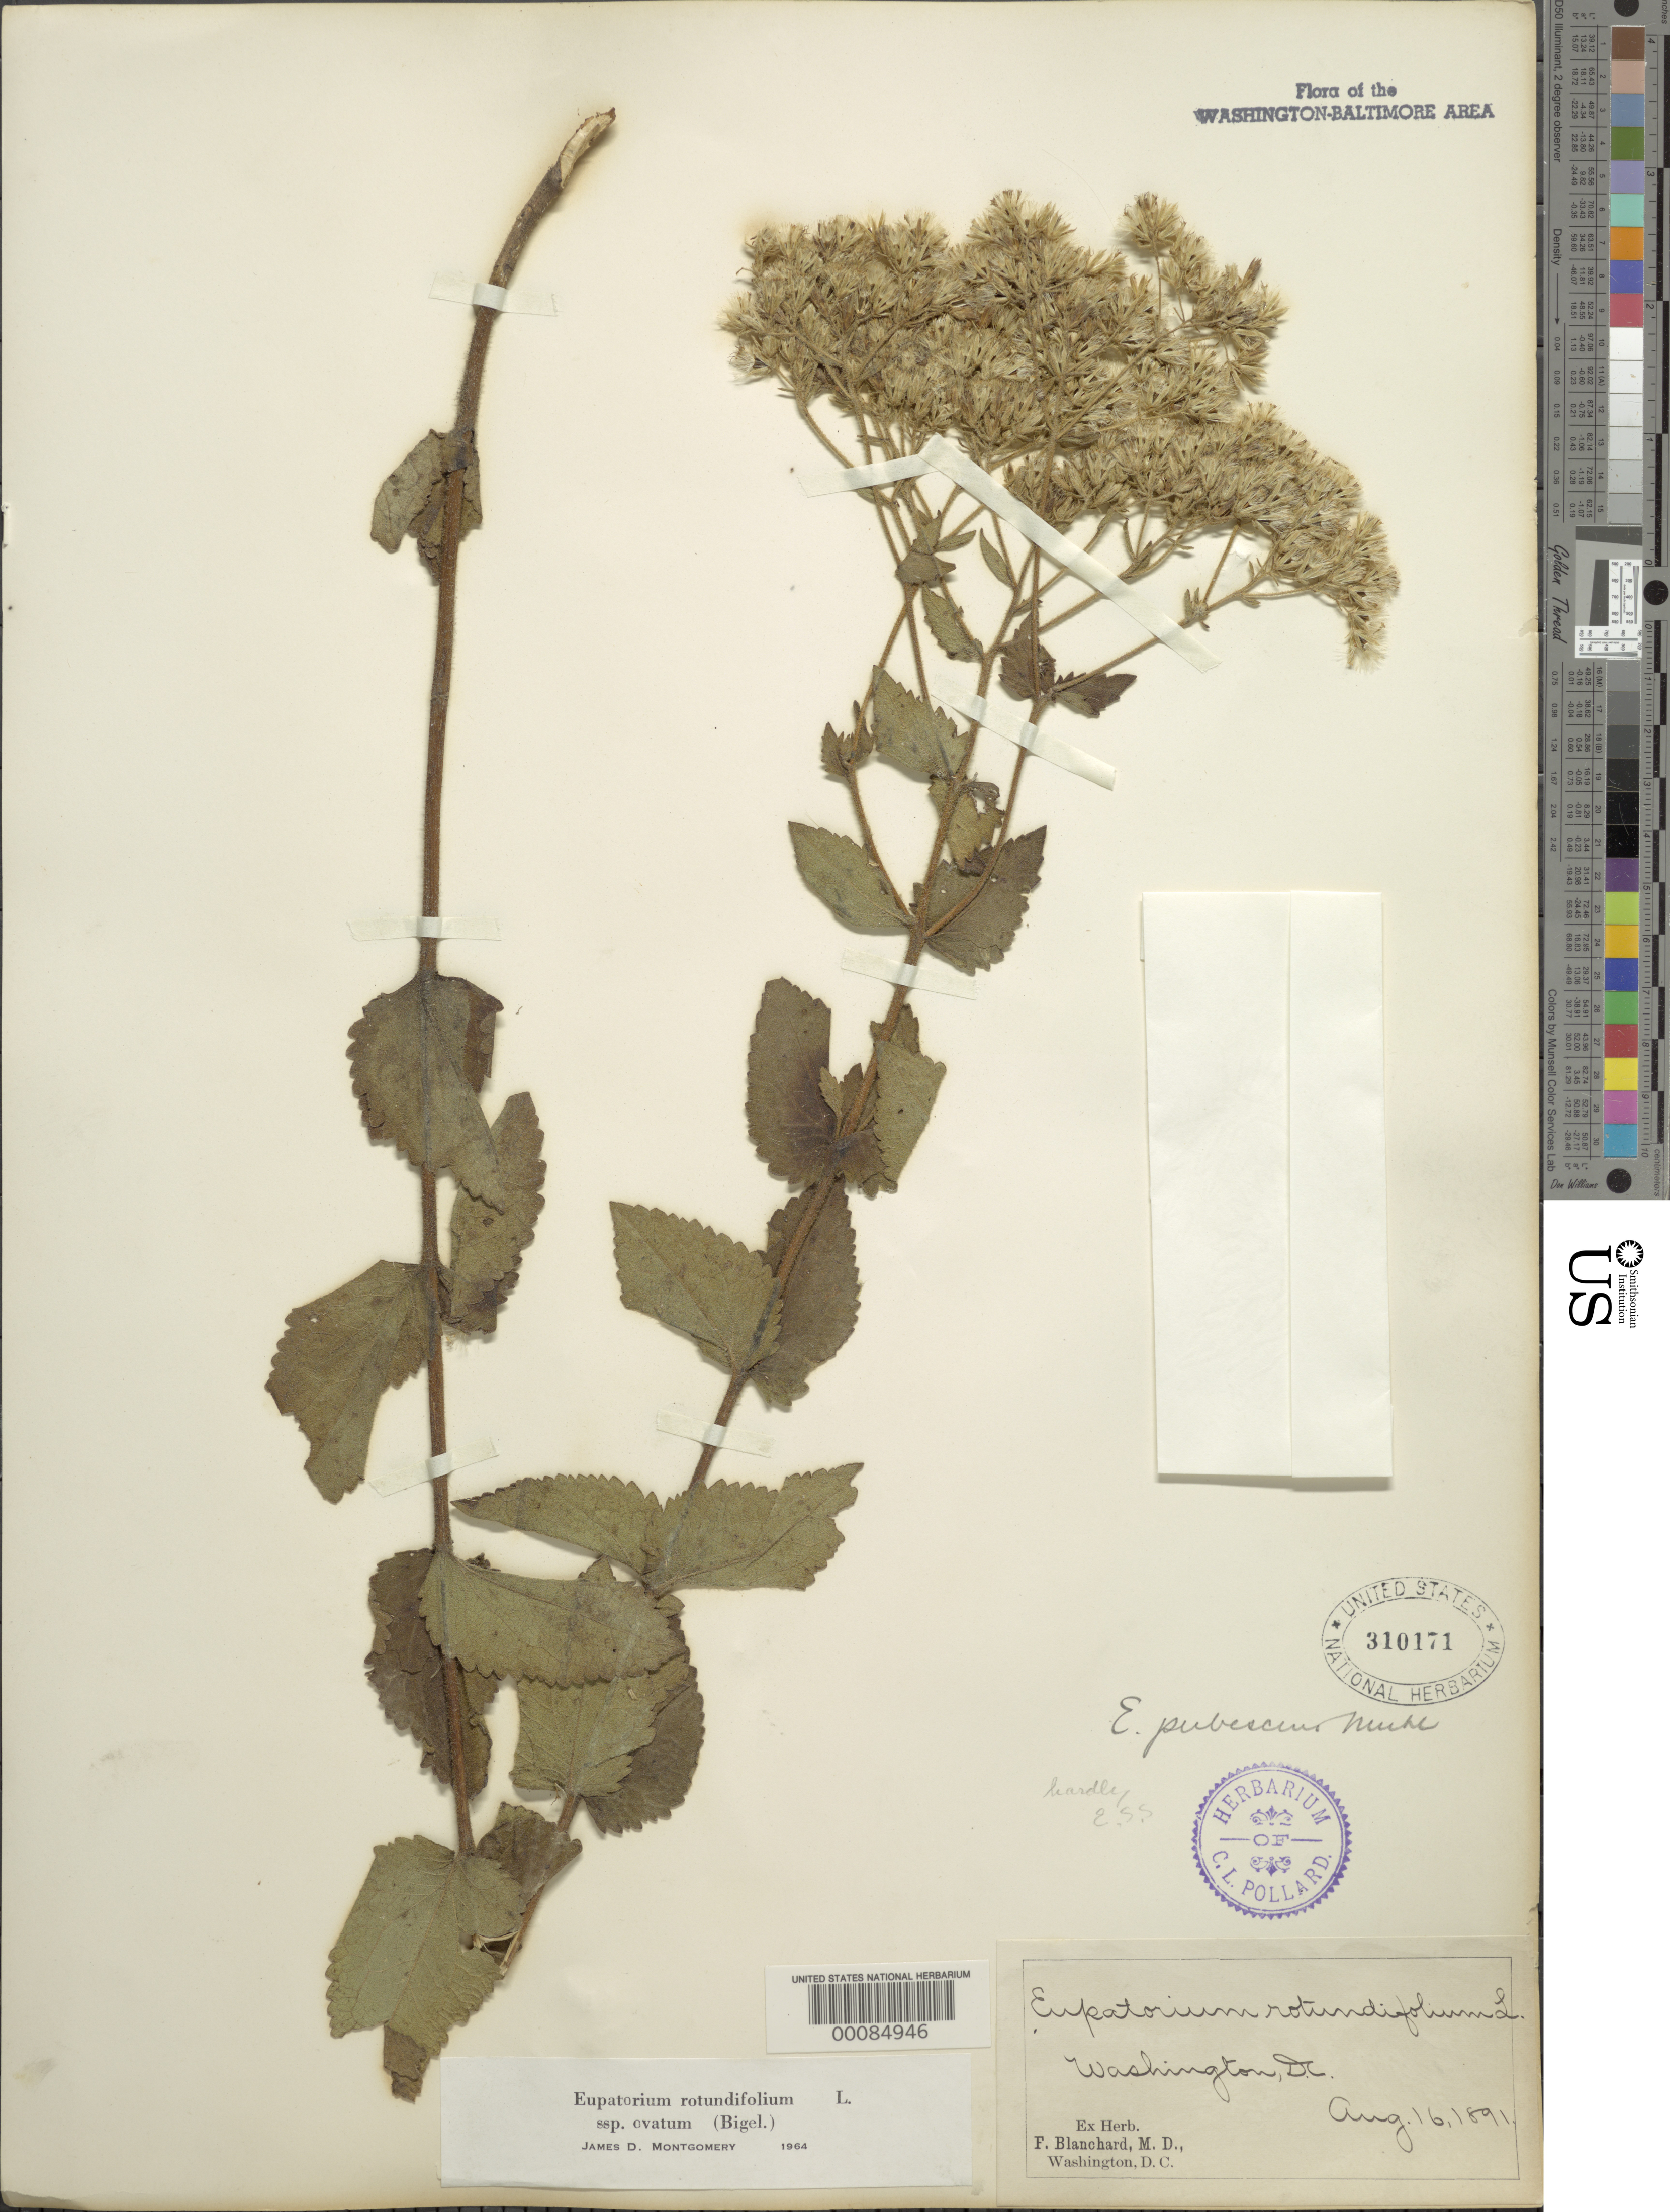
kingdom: Plantae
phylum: Tracheophyta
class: Magnoliopsida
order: Asterales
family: Asteraceae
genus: Eupatorium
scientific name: Eupatorium rotundifolium var. ovatum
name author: (Bigelow) J.D. Montgom. & Fairbrothers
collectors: F. Blanchard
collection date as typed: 16 Aug 1891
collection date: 1891-08-16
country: United States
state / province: District of Columbia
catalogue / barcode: US 310171